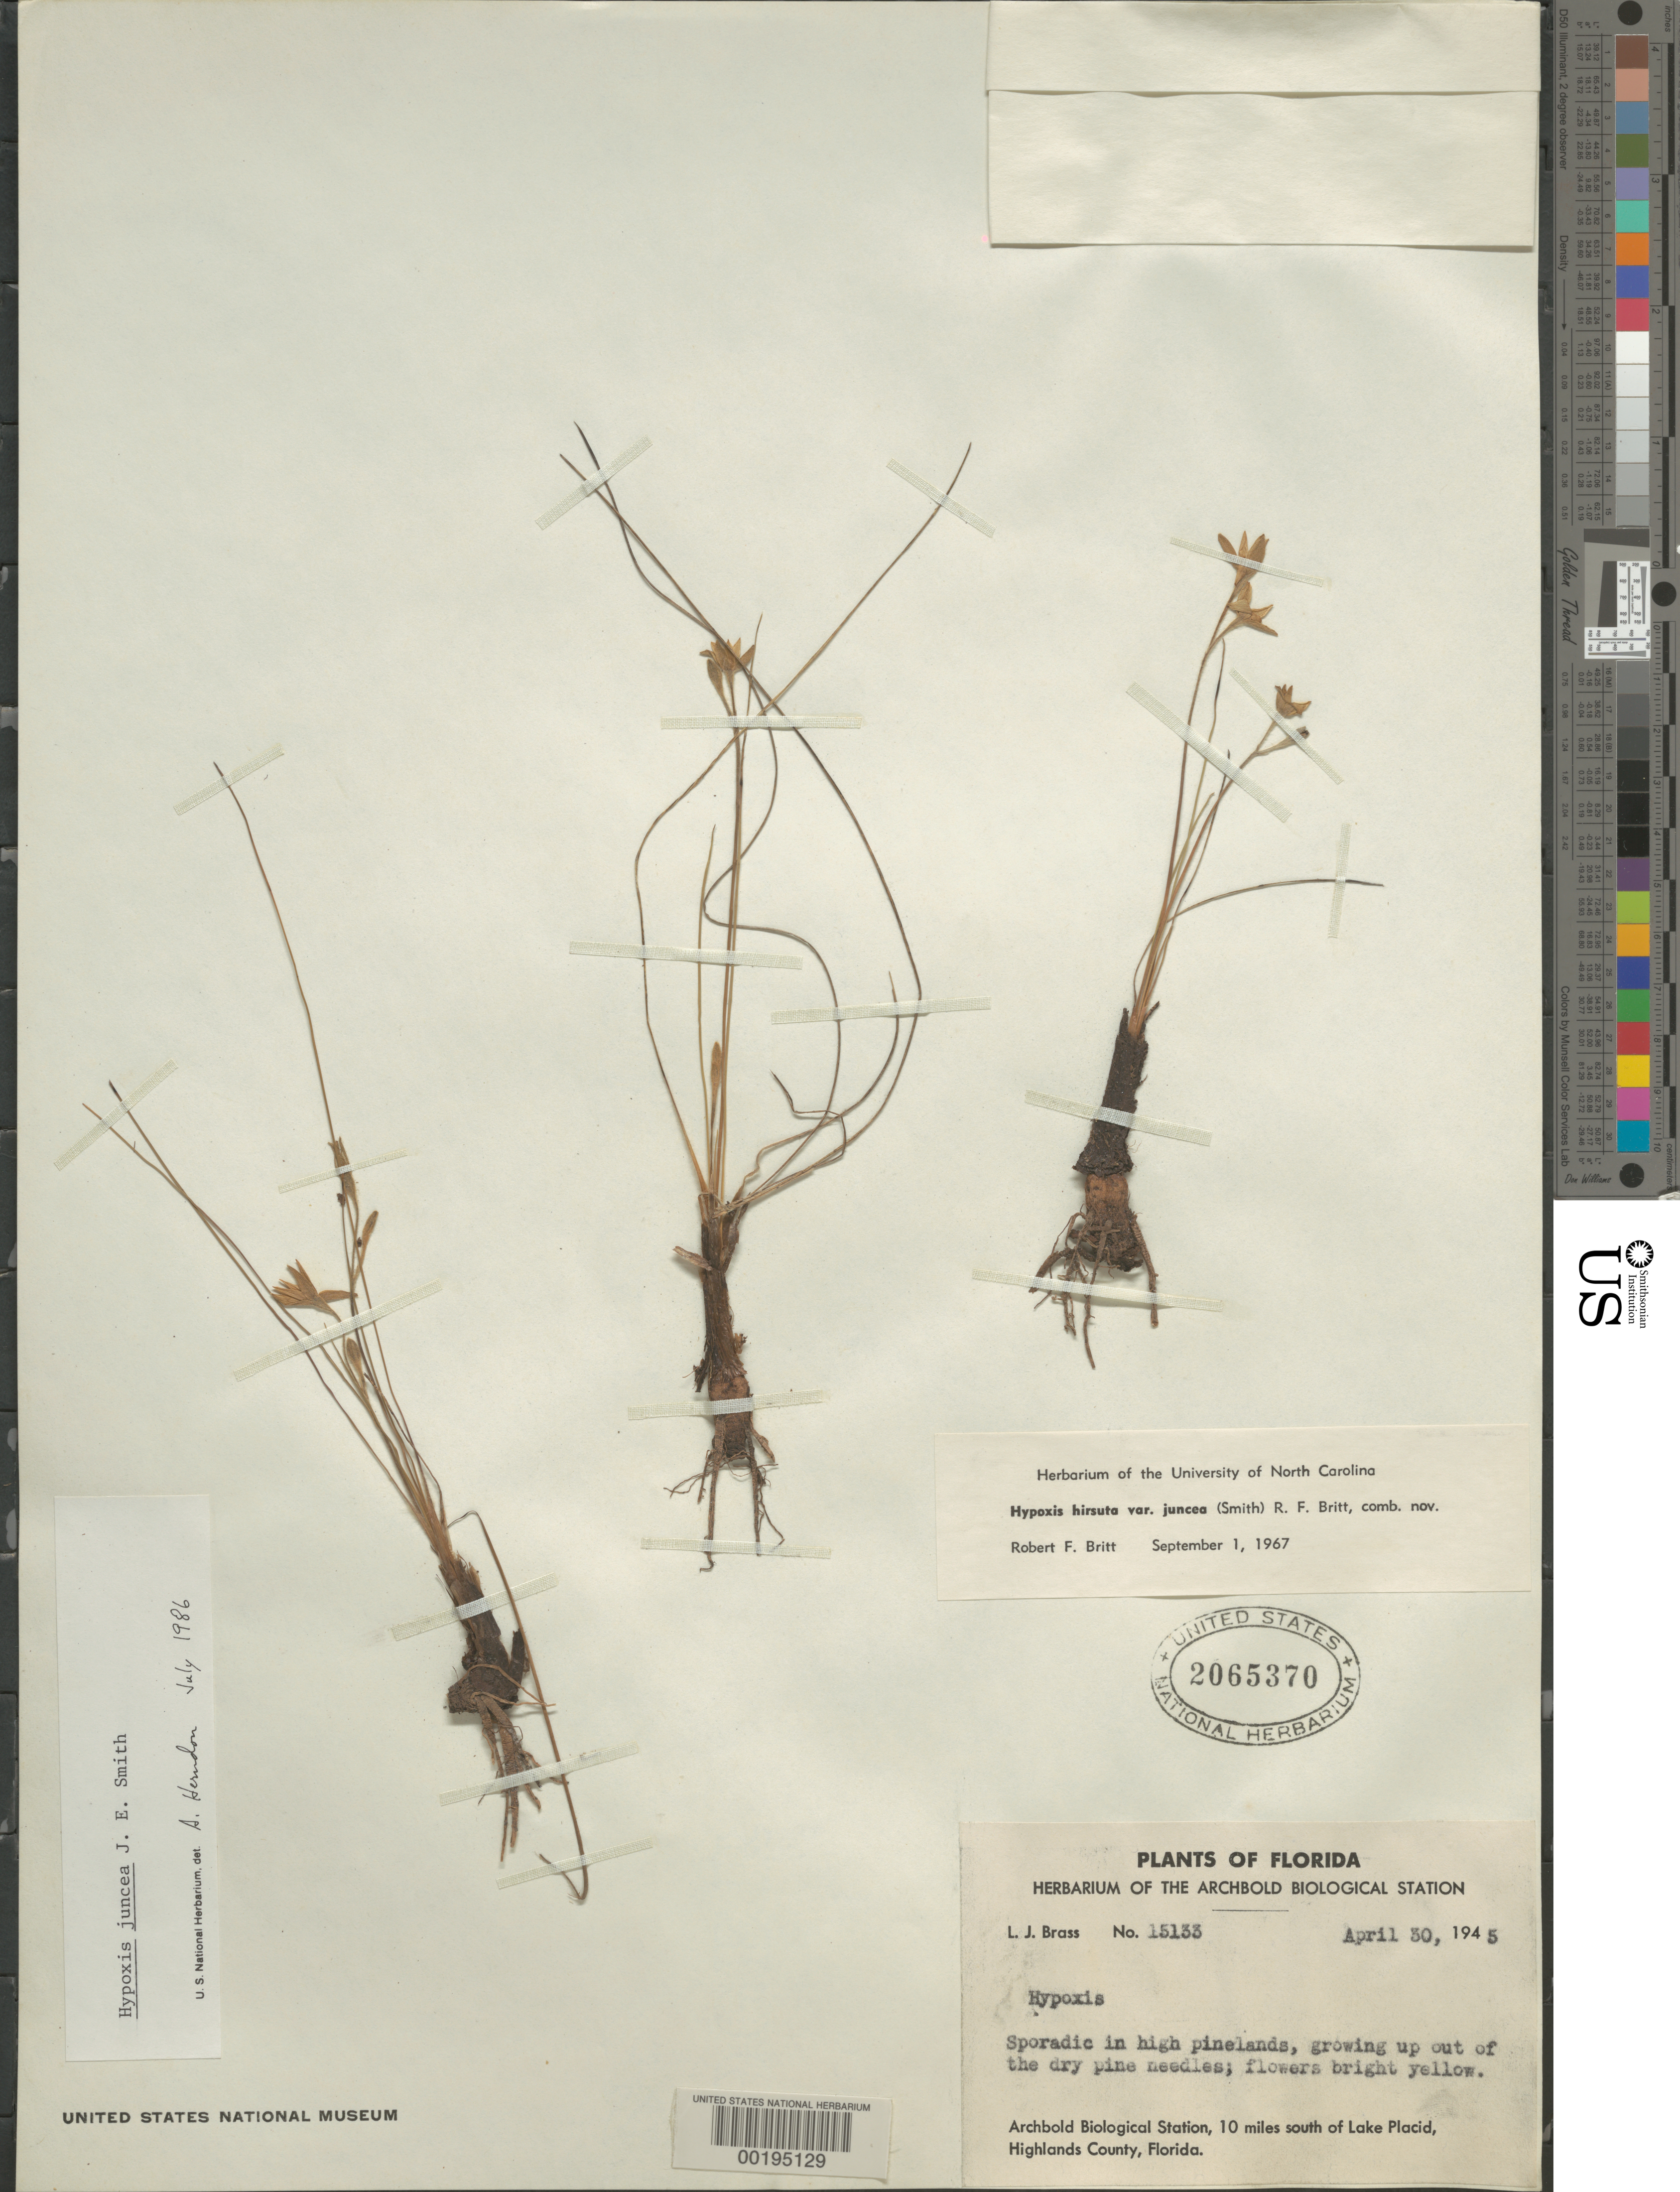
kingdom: Plantae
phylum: Tracheophyta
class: Liliopsida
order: Asparagales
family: Hypoxidaceae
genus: Hypoxis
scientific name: Hypoxis juncea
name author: Small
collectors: L. J. Brass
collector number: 15133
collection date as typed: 30 Apr 1945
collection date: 1945-04-30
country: United States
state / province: Florida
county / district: Highlands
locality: Archbold biological station; 10 mi s of lake placid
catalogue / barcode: US 2065370